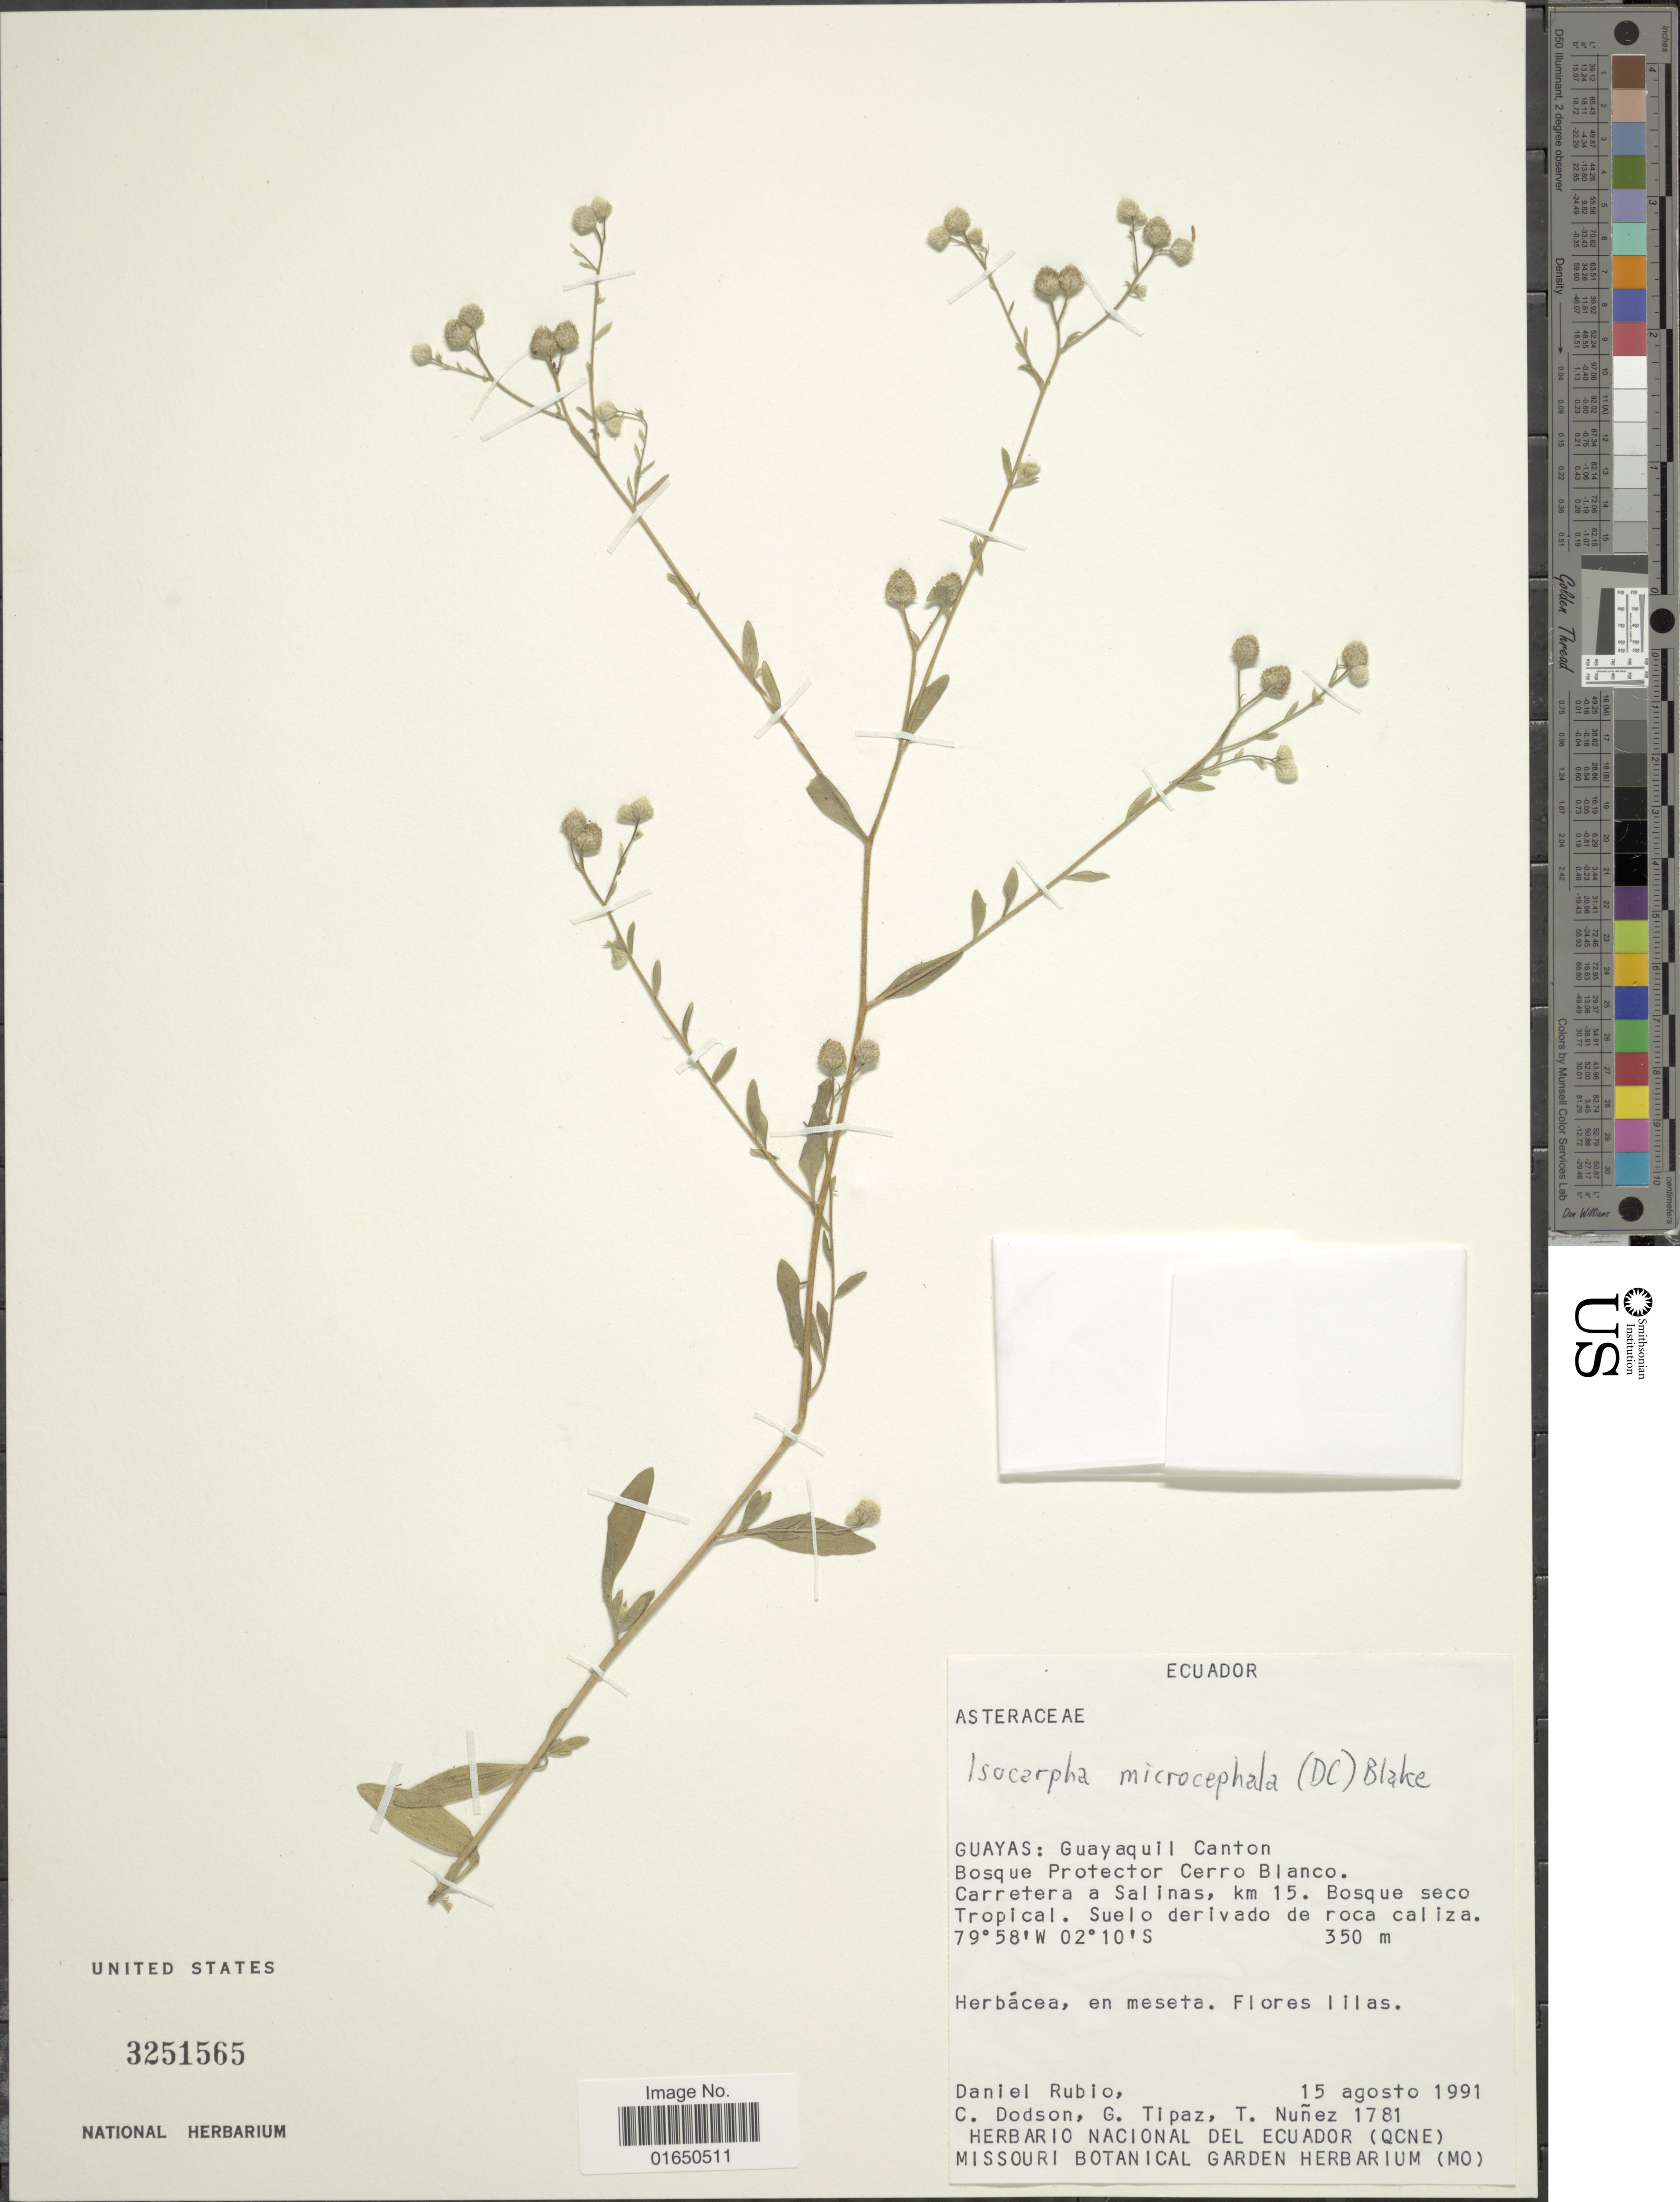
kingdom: Plantae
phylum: Tracheophyta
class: Magnoliopsida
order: Asterales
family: Asteraceae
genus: Isocarpha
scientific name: Isocarpha microcephala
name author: (DC.) S.F. Blake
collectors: D. Rubio, C. Dodson, G. Tipaz & T. Núñez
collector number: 1781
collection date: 1991-08-15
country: Ecuador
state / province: Guayas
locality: Guayaquil Canton, Bosque Protector Cerro Blanco, Carretera a Salinas, km 15. Bosque seco Tropical, Suelo derivado de roca caliza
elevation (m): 350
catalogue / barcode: US 3251565